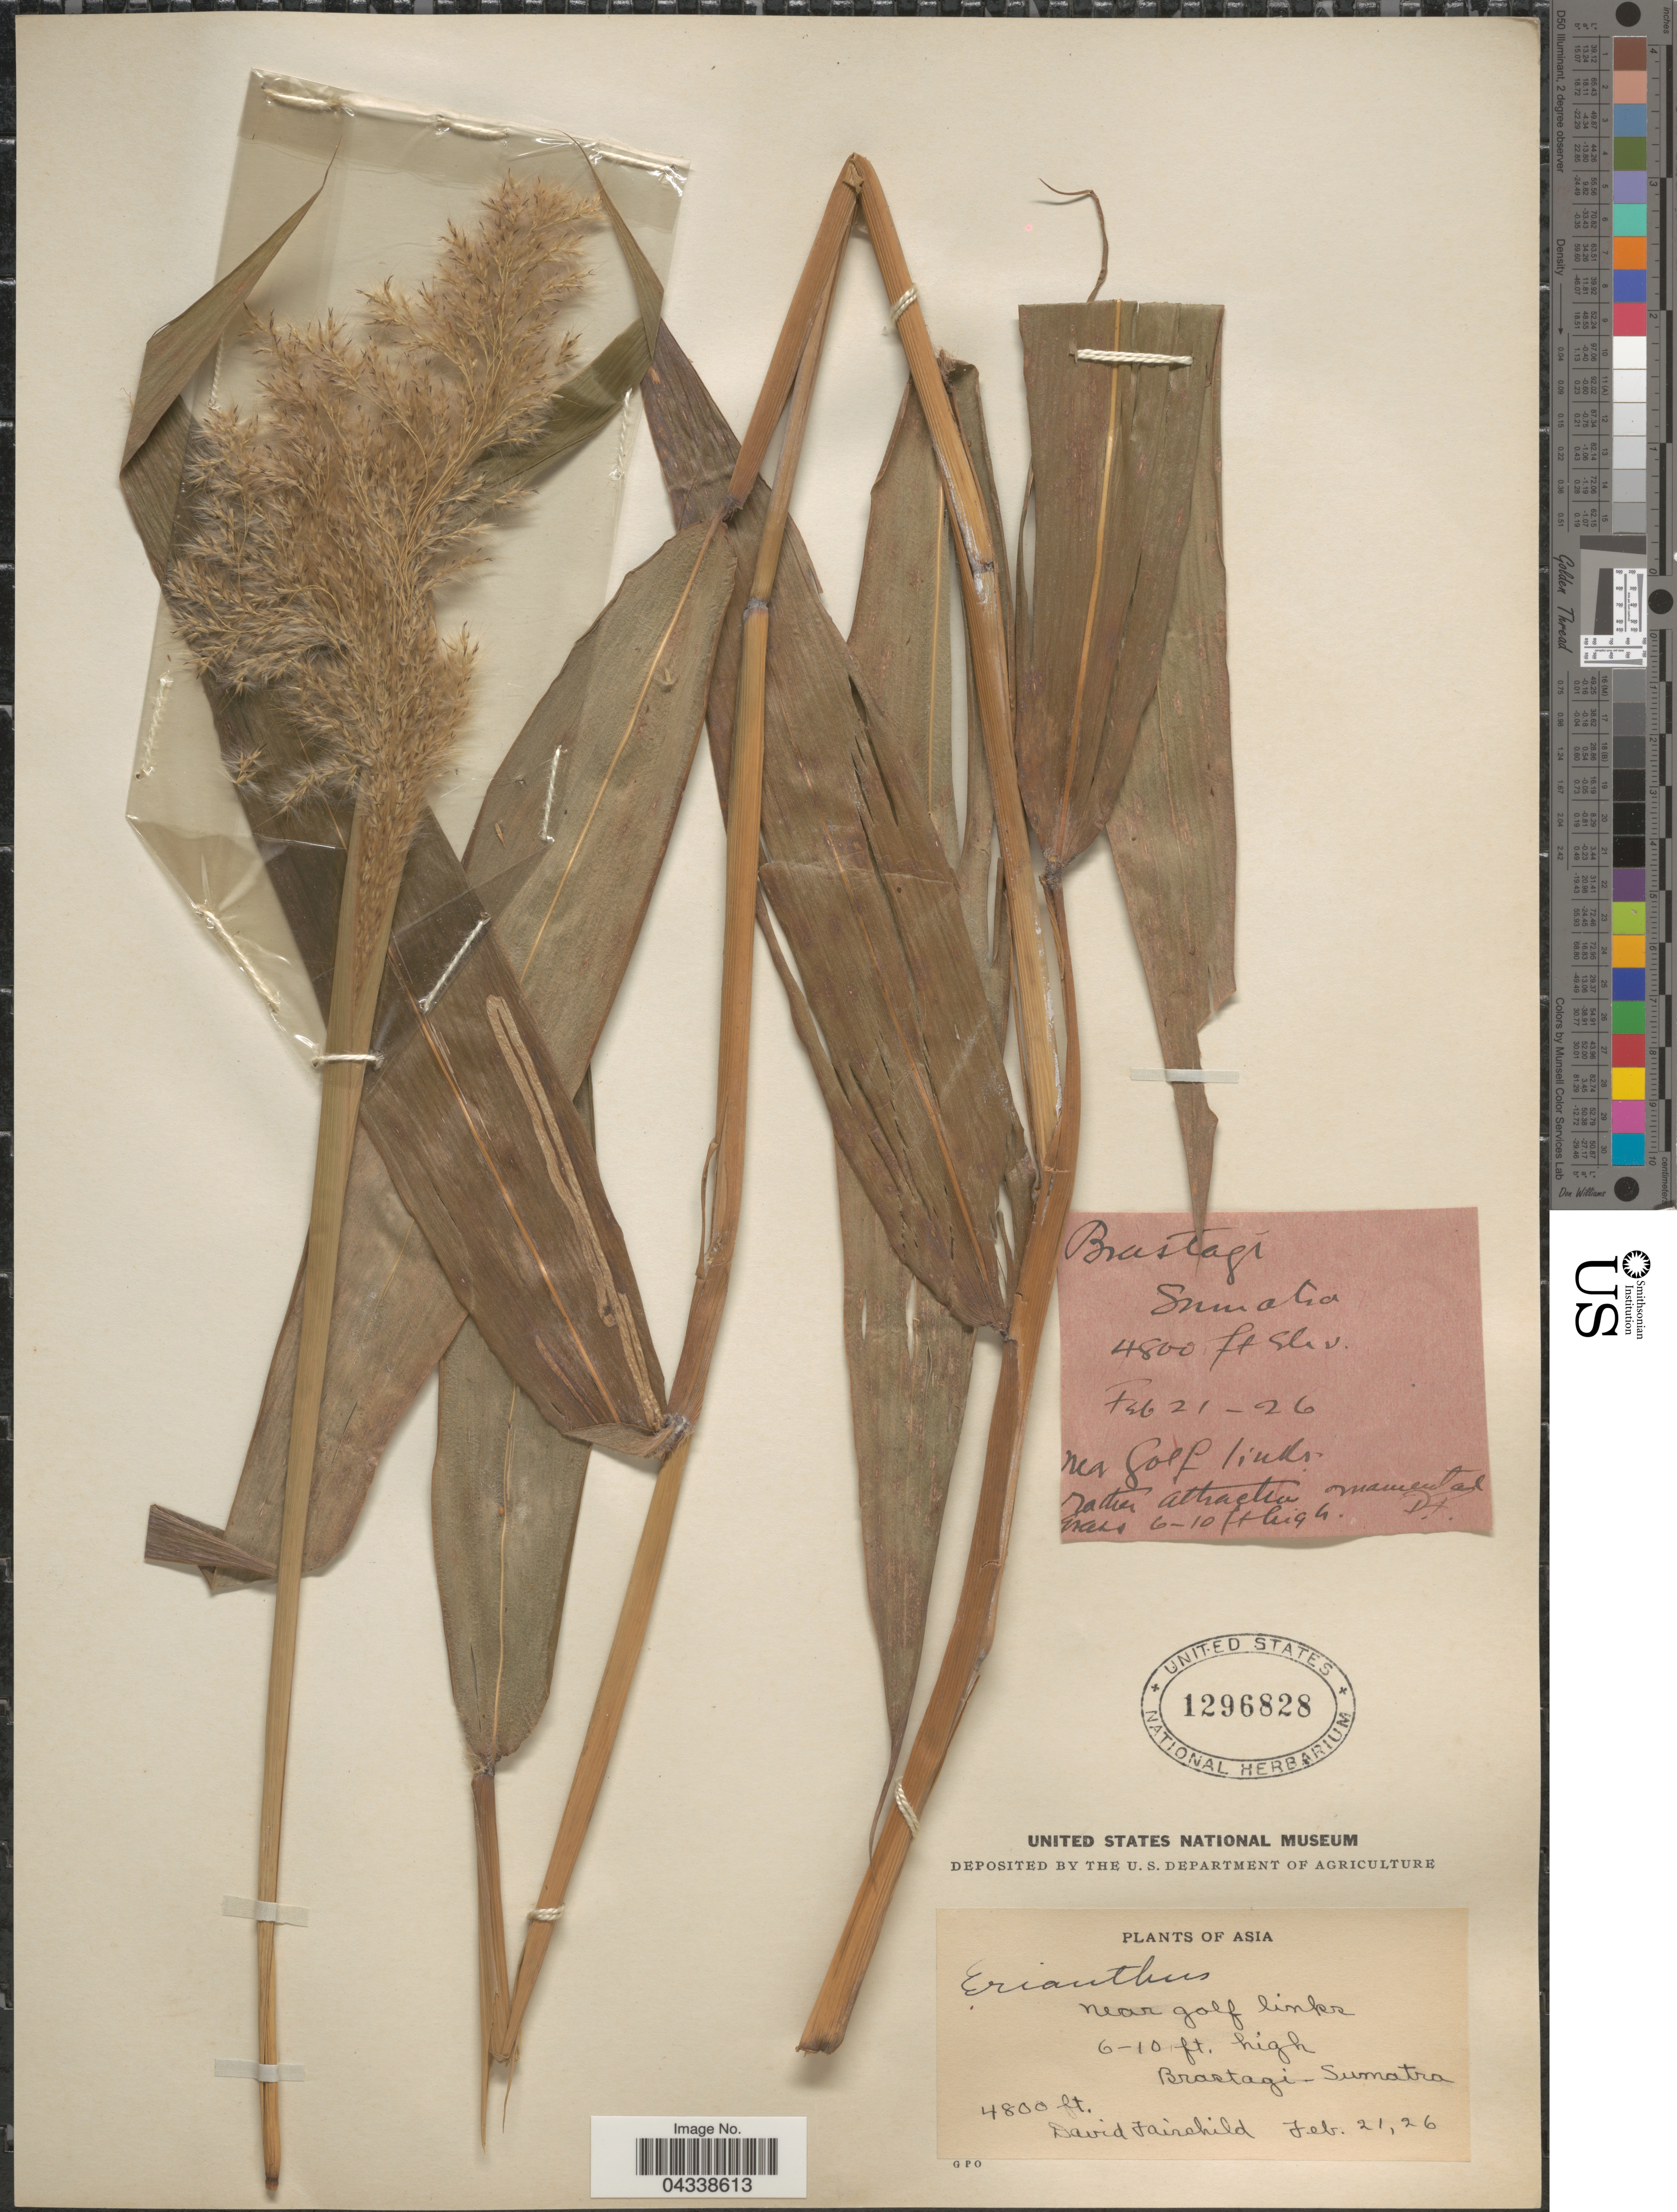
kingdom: Plantae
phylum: Tracheophyta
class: Liliopsida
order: Poales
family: Poaceae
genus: Saccharum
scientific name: Saccharum beccarii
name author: (Stapf) Cope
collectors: D. Fairchild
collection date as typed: Transcribed d/m/y: 21/2/26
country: Indonesia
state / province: Sumatra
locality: Brastagi-Sumatra.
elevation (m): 1463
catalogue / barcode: US 1296828